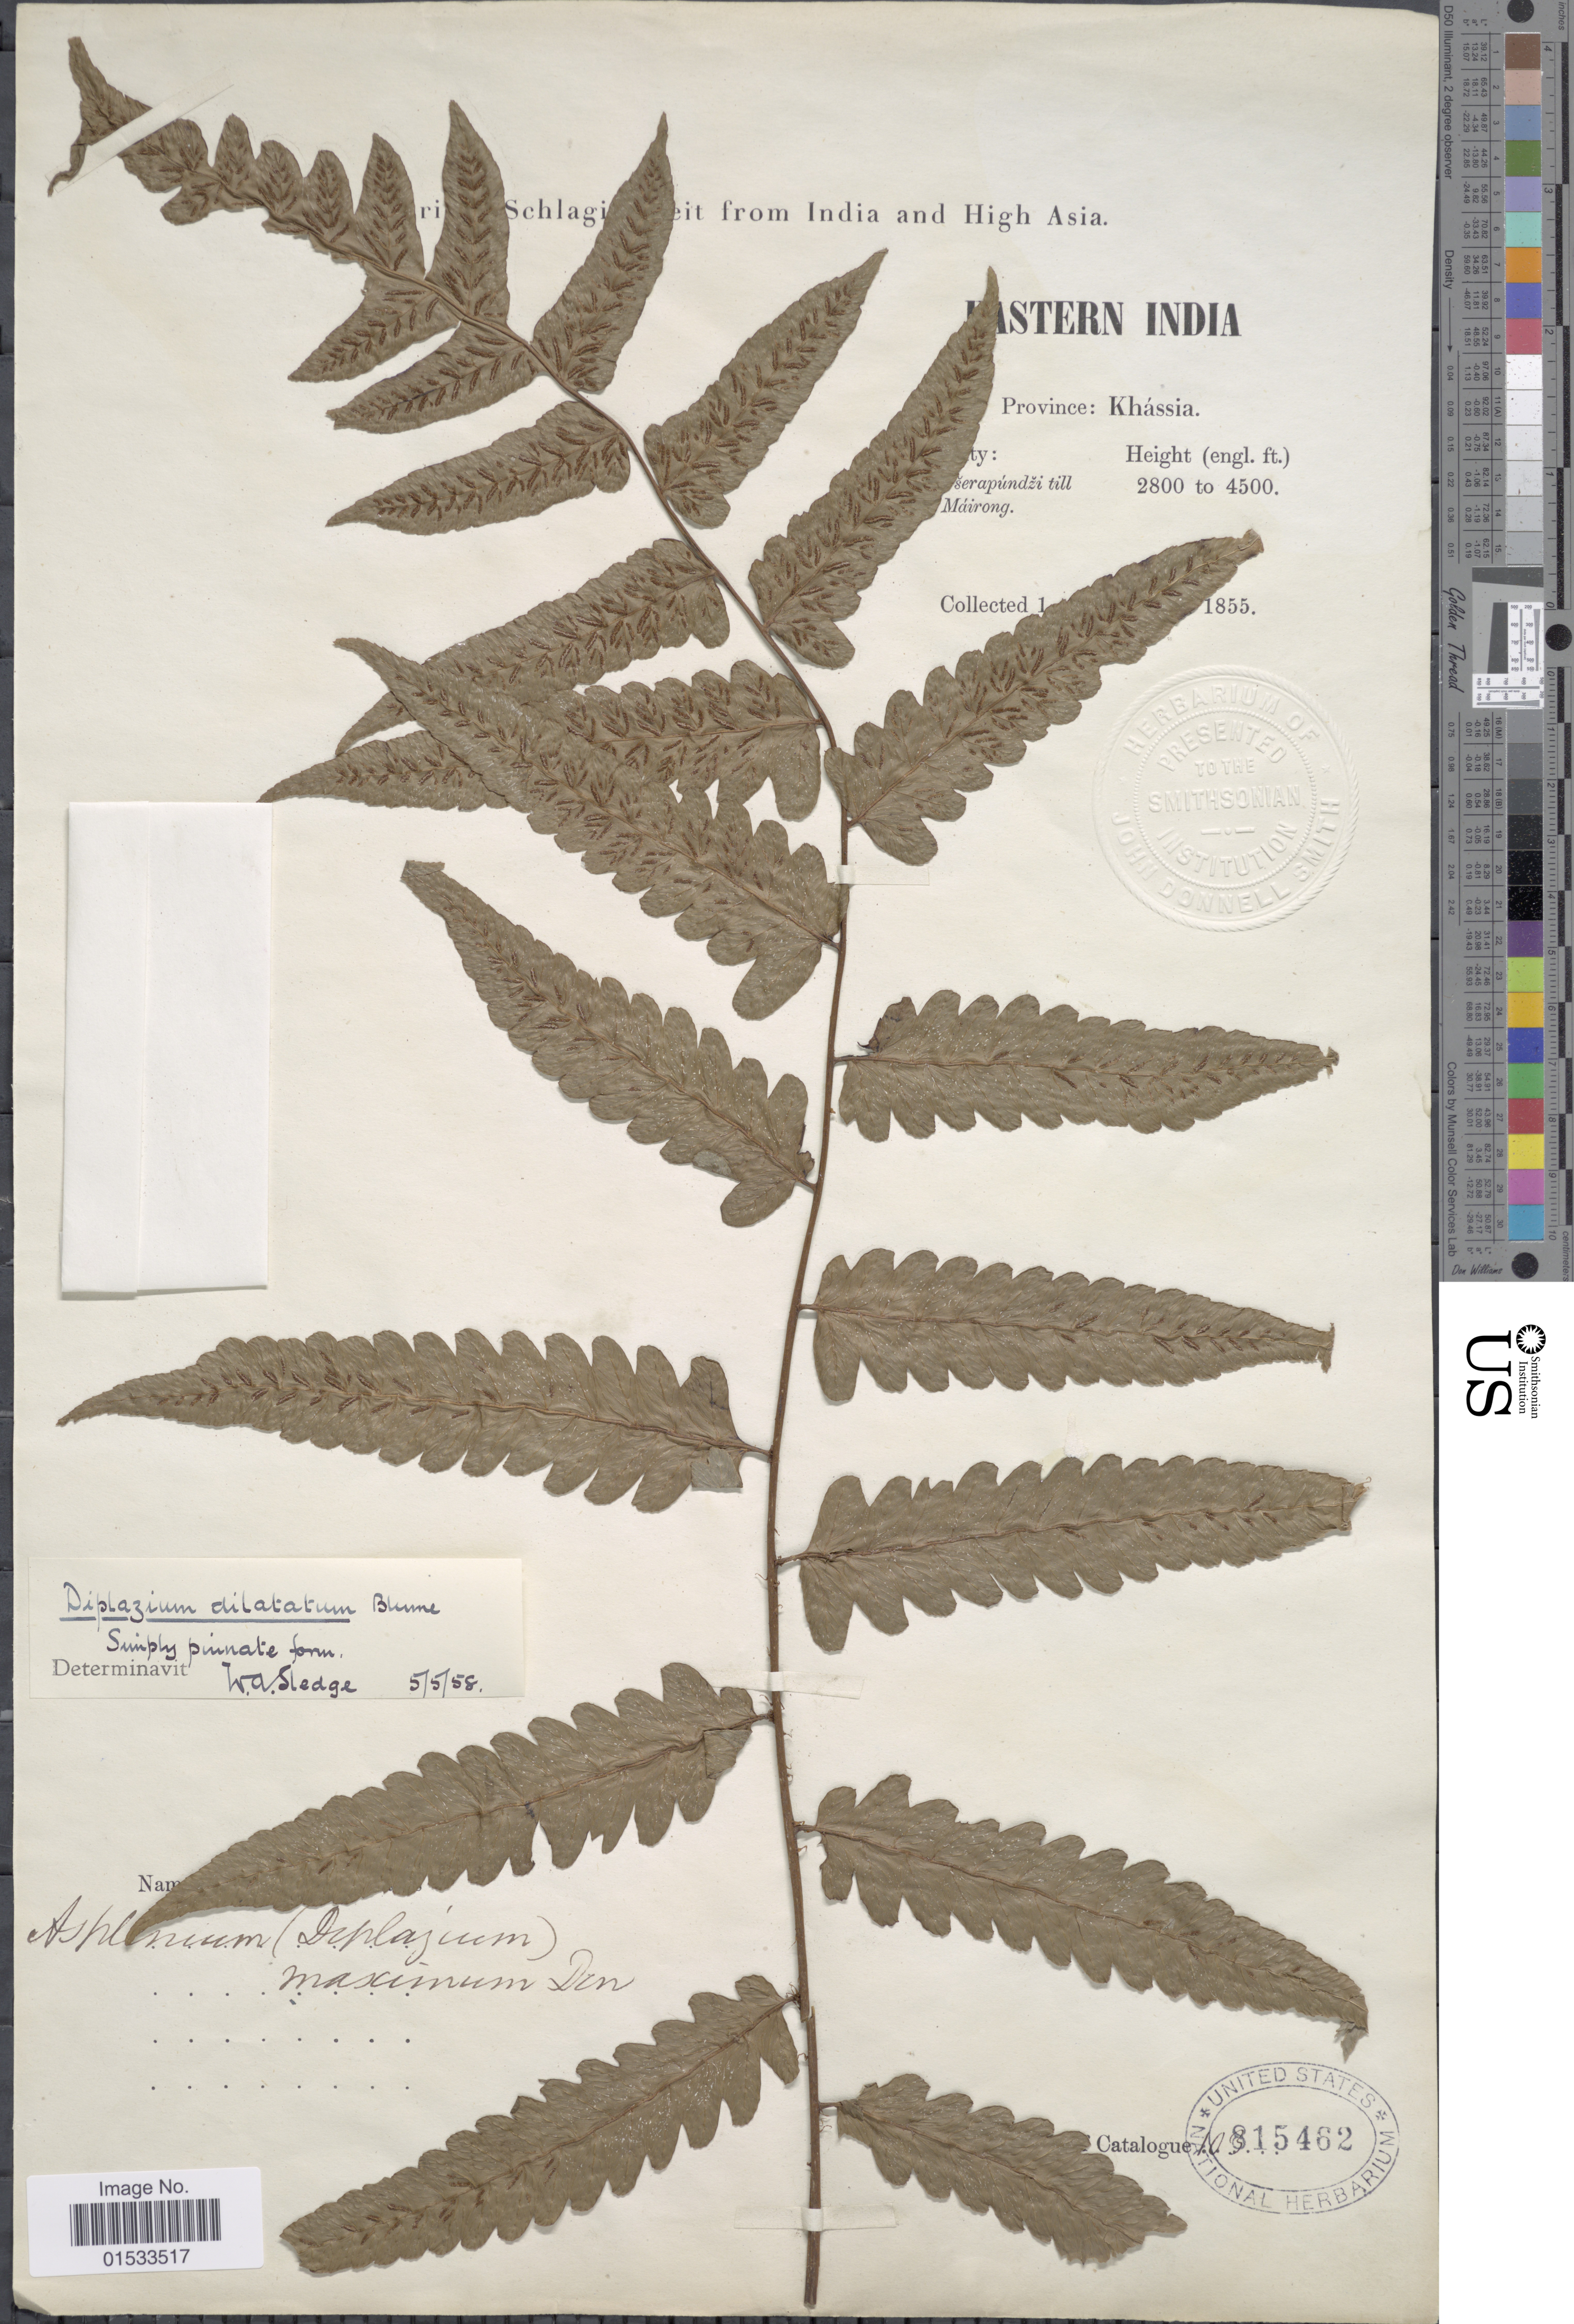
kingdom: Plantae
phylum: Tracheophyta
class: Polypodiopsida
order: Polypodiales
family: Athyriaceae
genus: Diplazium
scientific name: Diplazium dilatatum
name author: Blume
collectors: ex herb. Schlagintweit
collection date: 1855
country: India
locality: Eastern India, Province: Khássia, serapundzi till Mairong [interpreted]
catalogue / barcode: US 815462